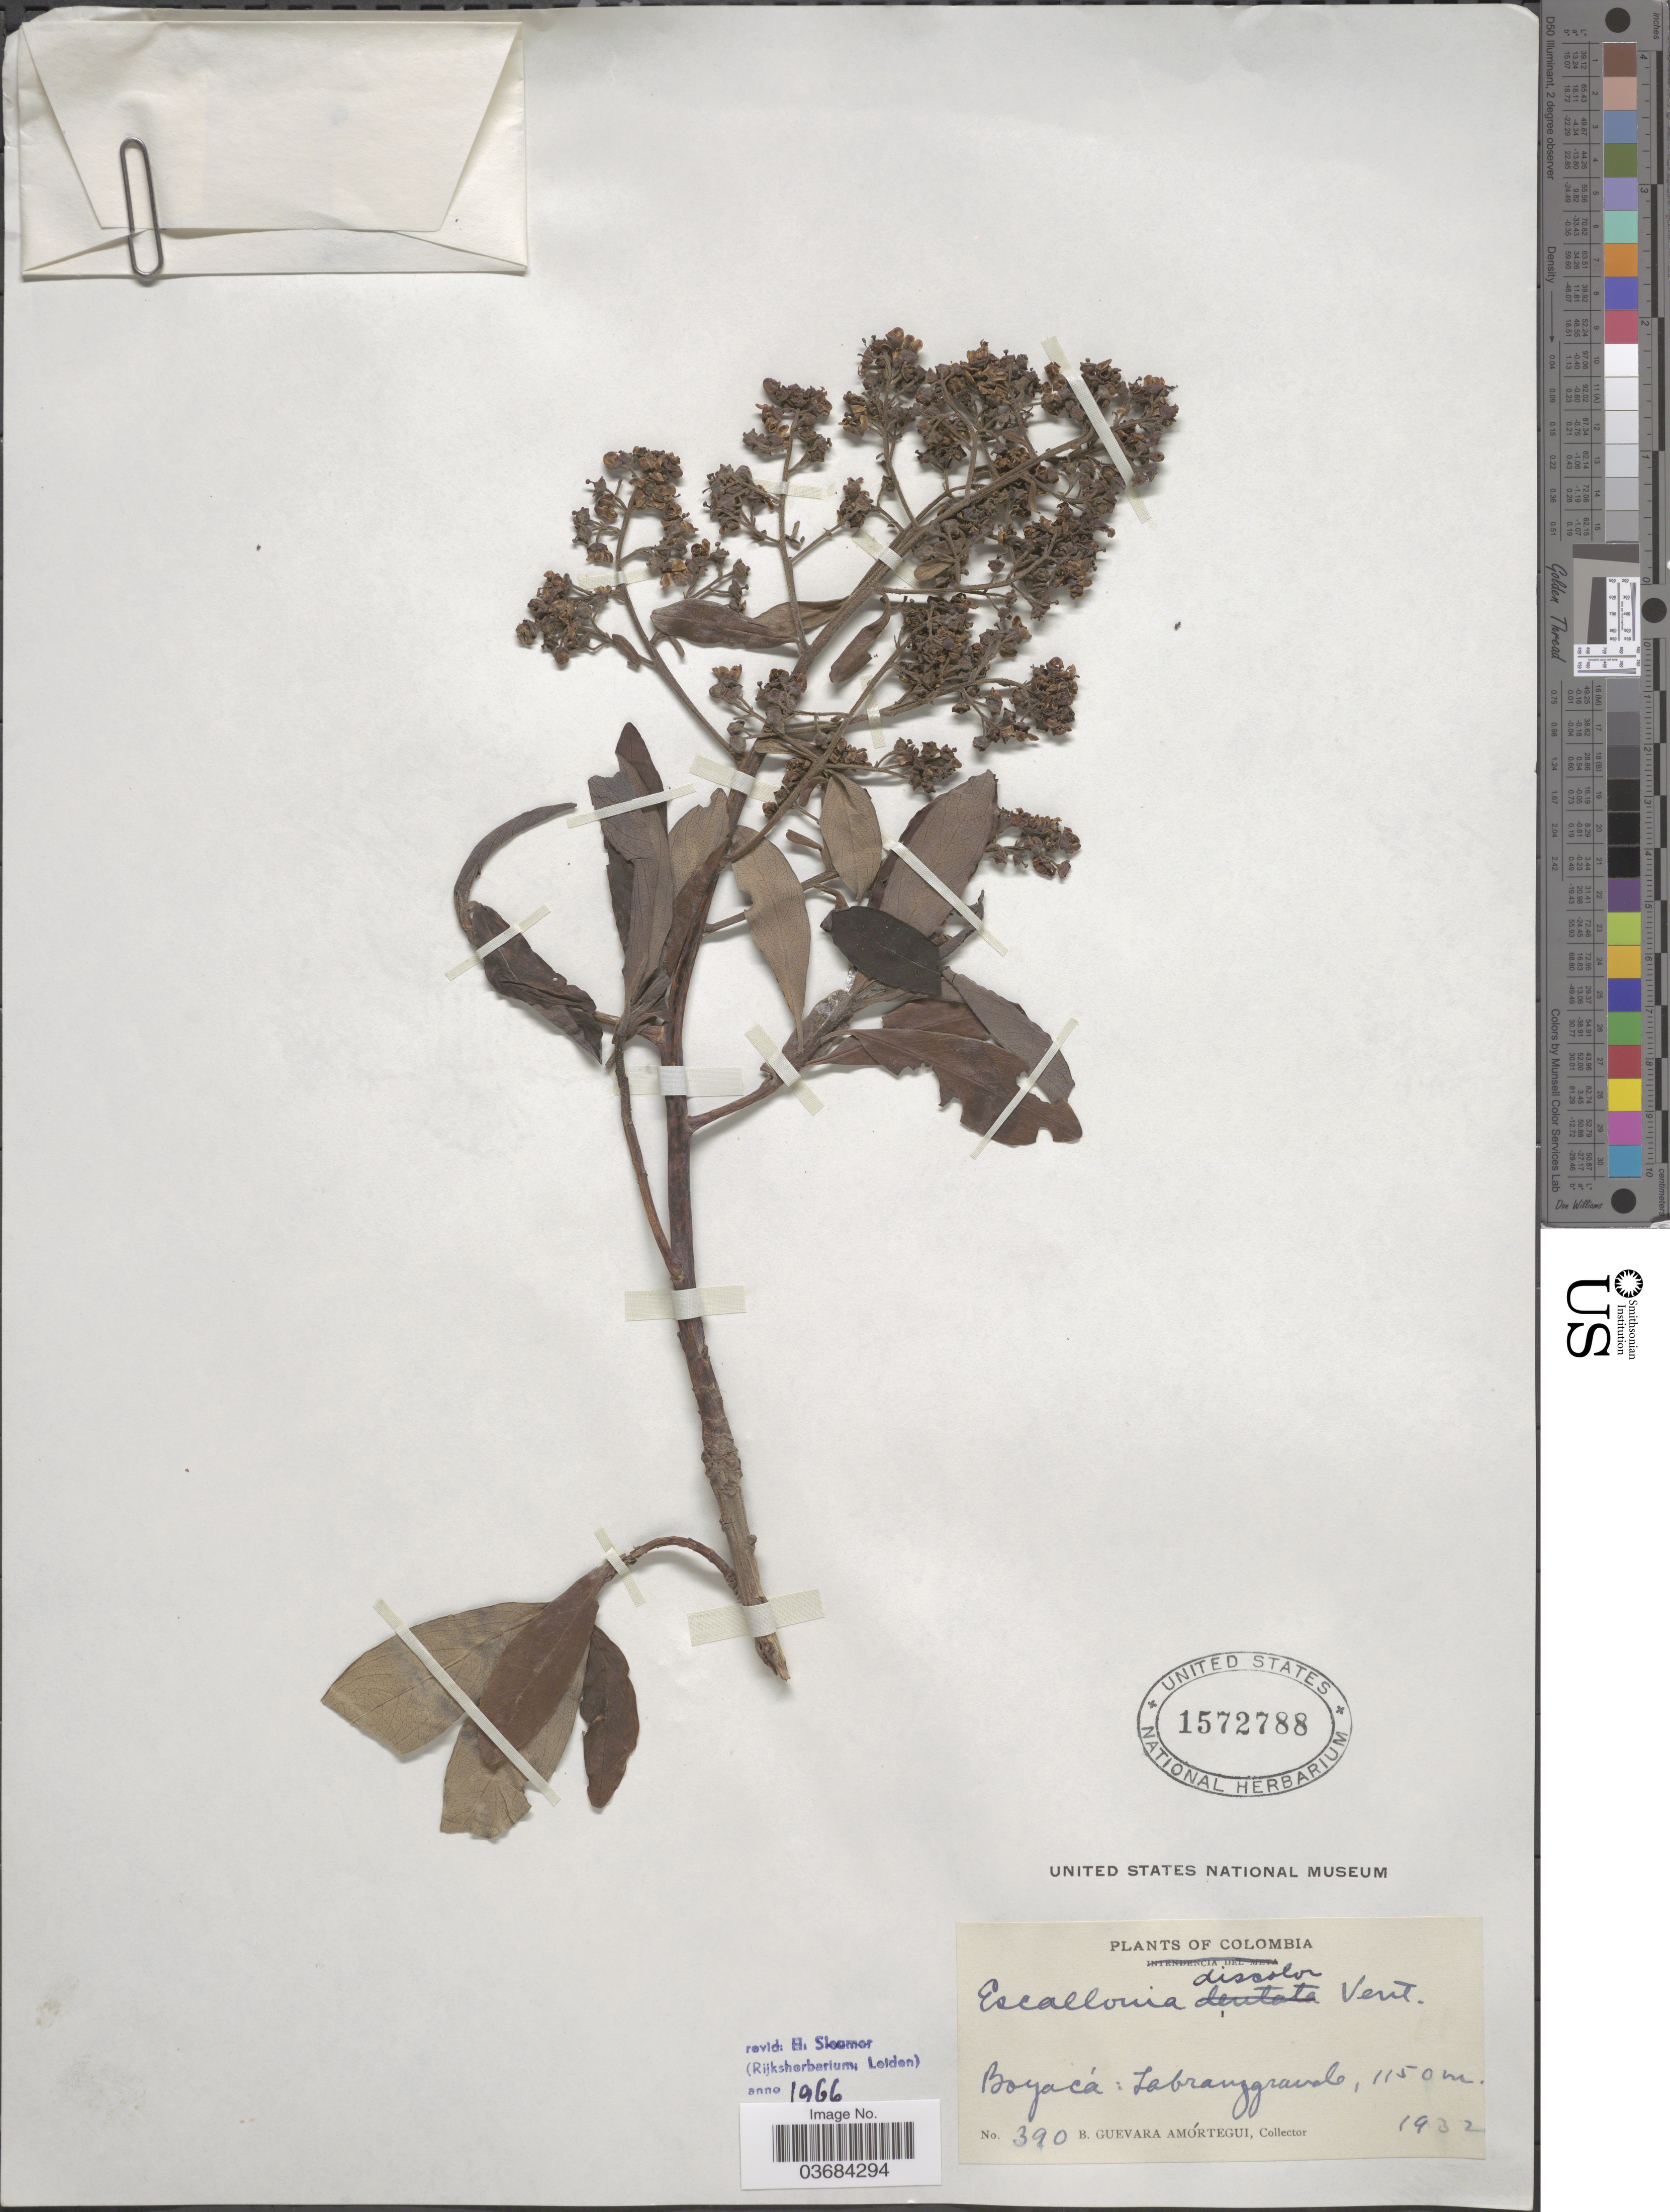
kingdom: Plantae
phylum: Tracheophyta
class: Magnoliopsida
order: Escalloniales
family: Escalloniaceae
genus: Escallonia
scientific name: Escallonia discolor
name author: Vent.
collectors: B. Guevara Amortegui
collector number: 390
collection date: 1932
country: Colombia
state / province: Boyacá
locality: Labranzgrande.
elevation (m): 1150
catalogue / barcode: US 1572788